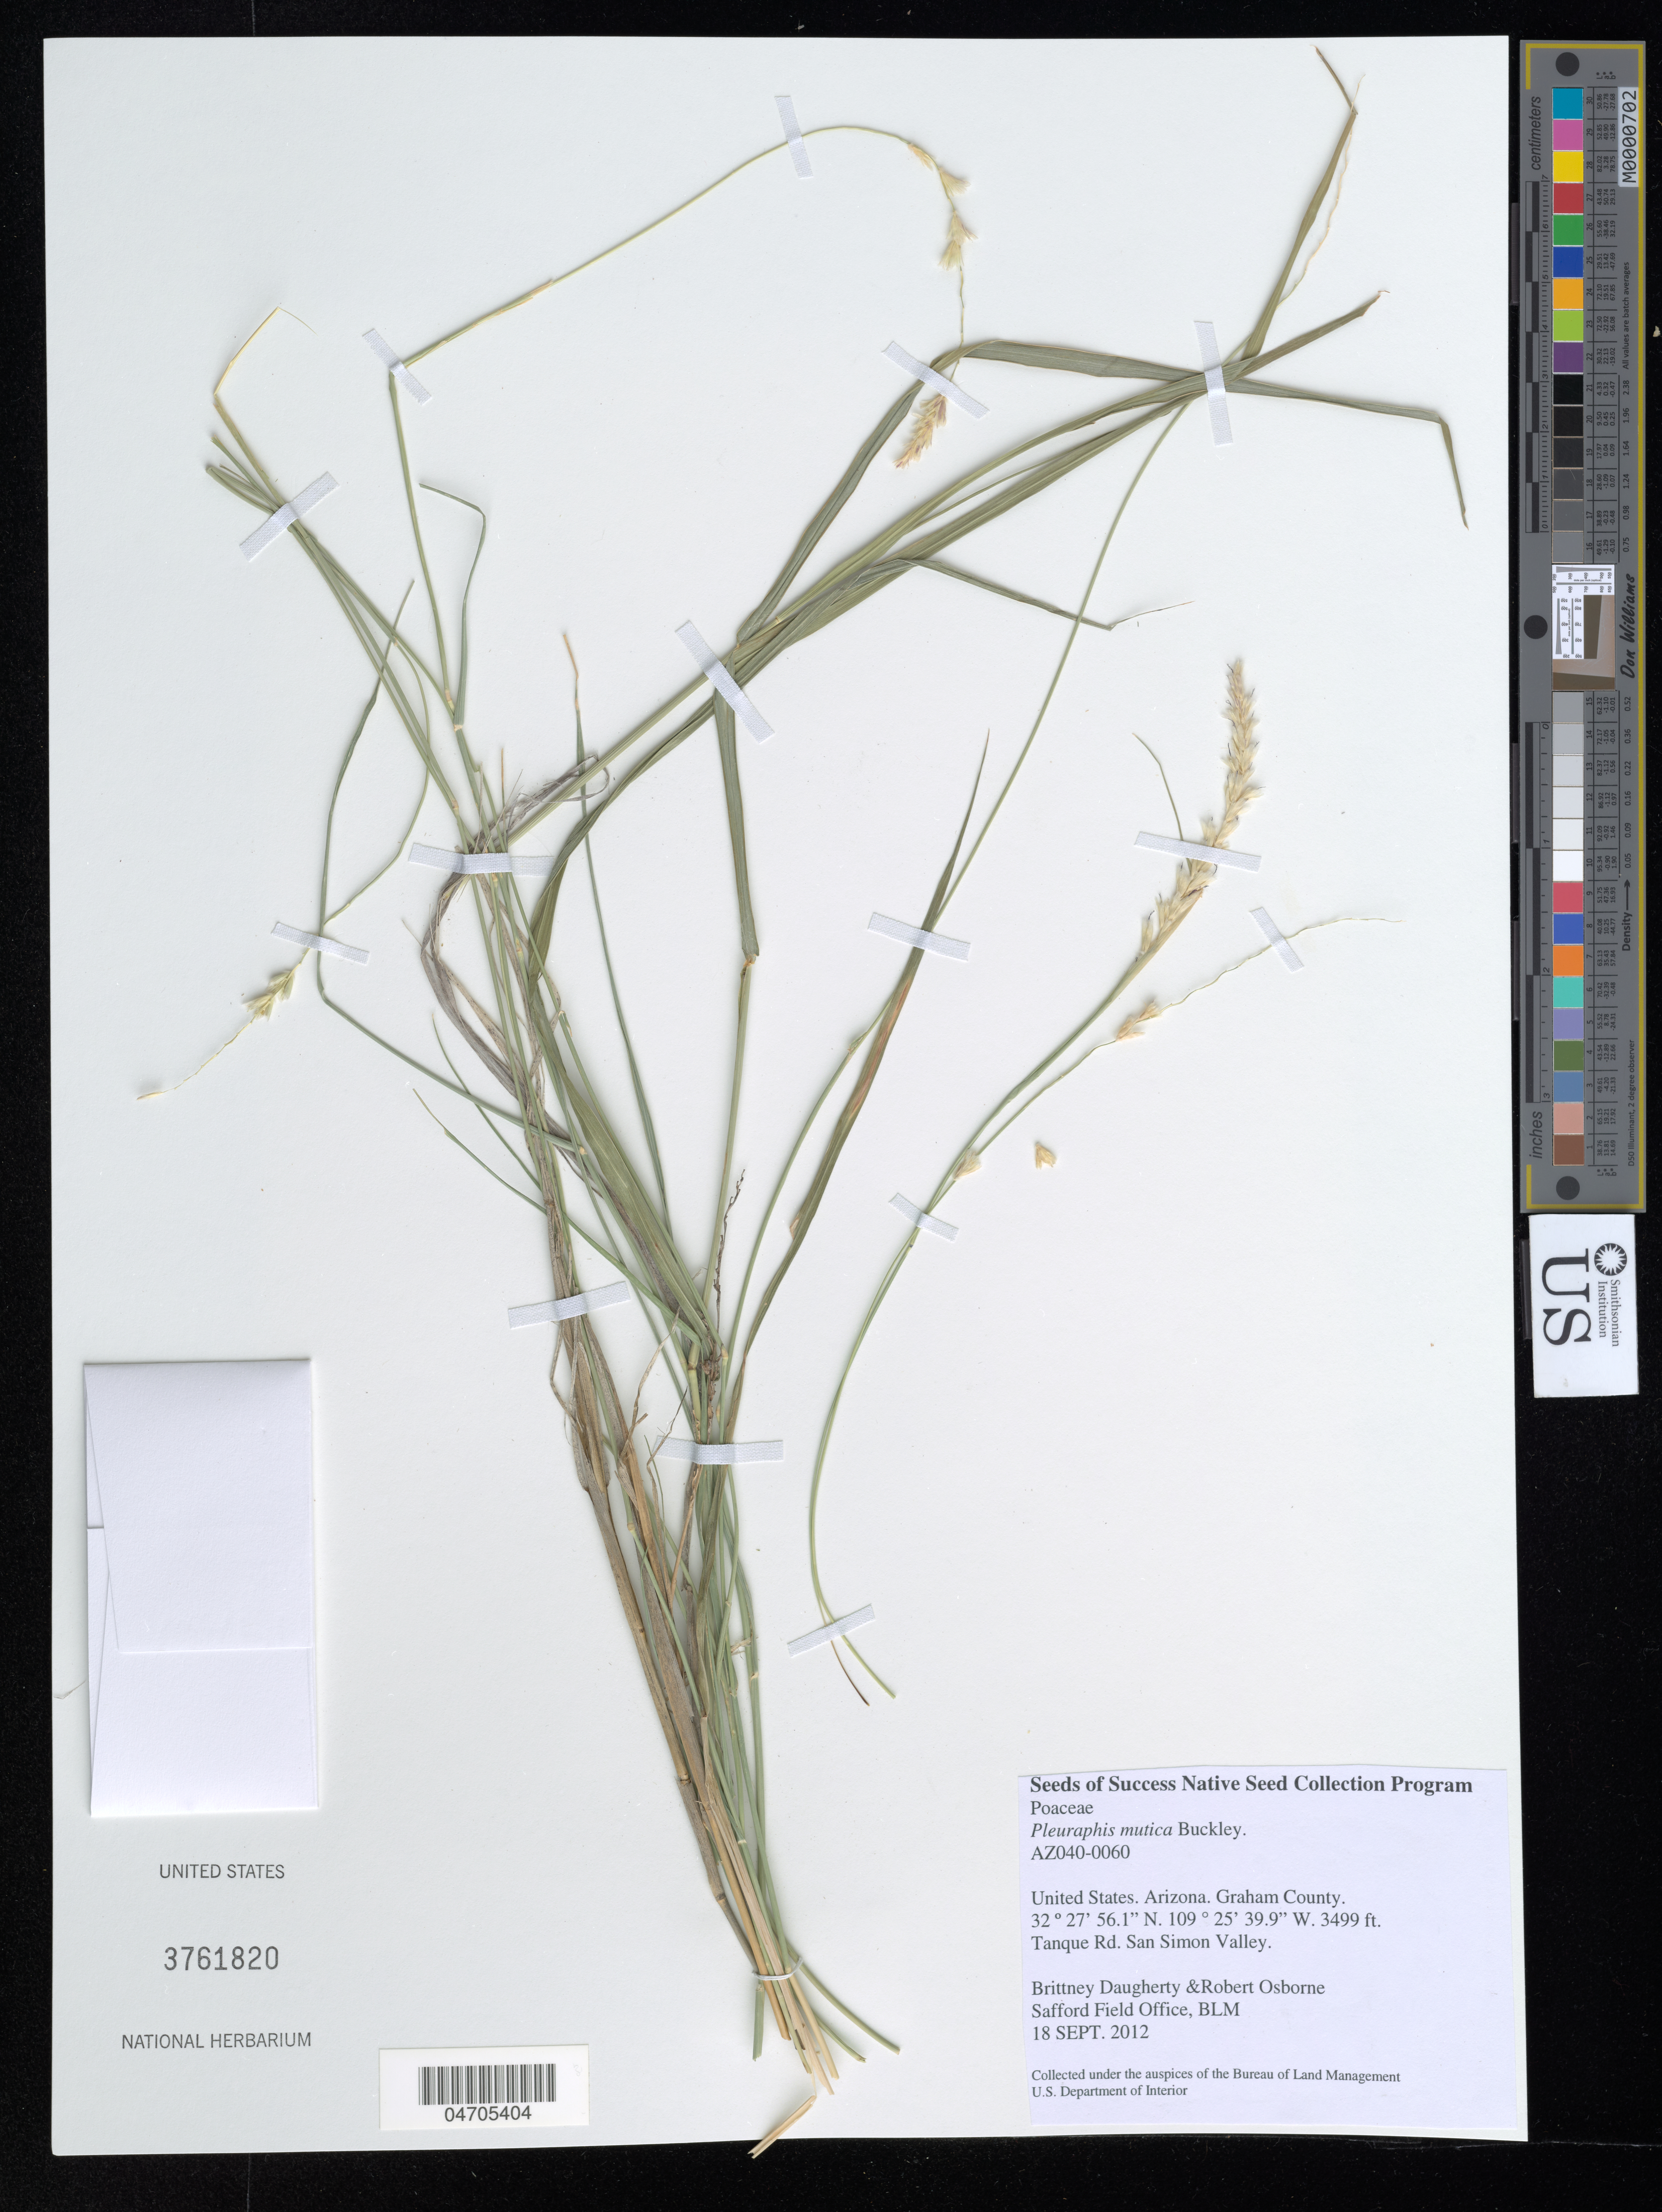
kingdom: Plantae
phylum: Tracheophyta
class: Liliopsida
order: Poales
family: Poaceae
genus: Pleuraphis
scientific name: Pleuraphis mutica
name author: Buckley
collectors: B. Daugherty & R. Osborne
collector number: AZ040-0060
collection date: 2012-09-18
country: United States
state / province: Arizona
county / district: Graham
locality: Graham County. Tanque Rd. San Simon Valley.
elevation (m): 1066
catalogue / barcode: US 3761820